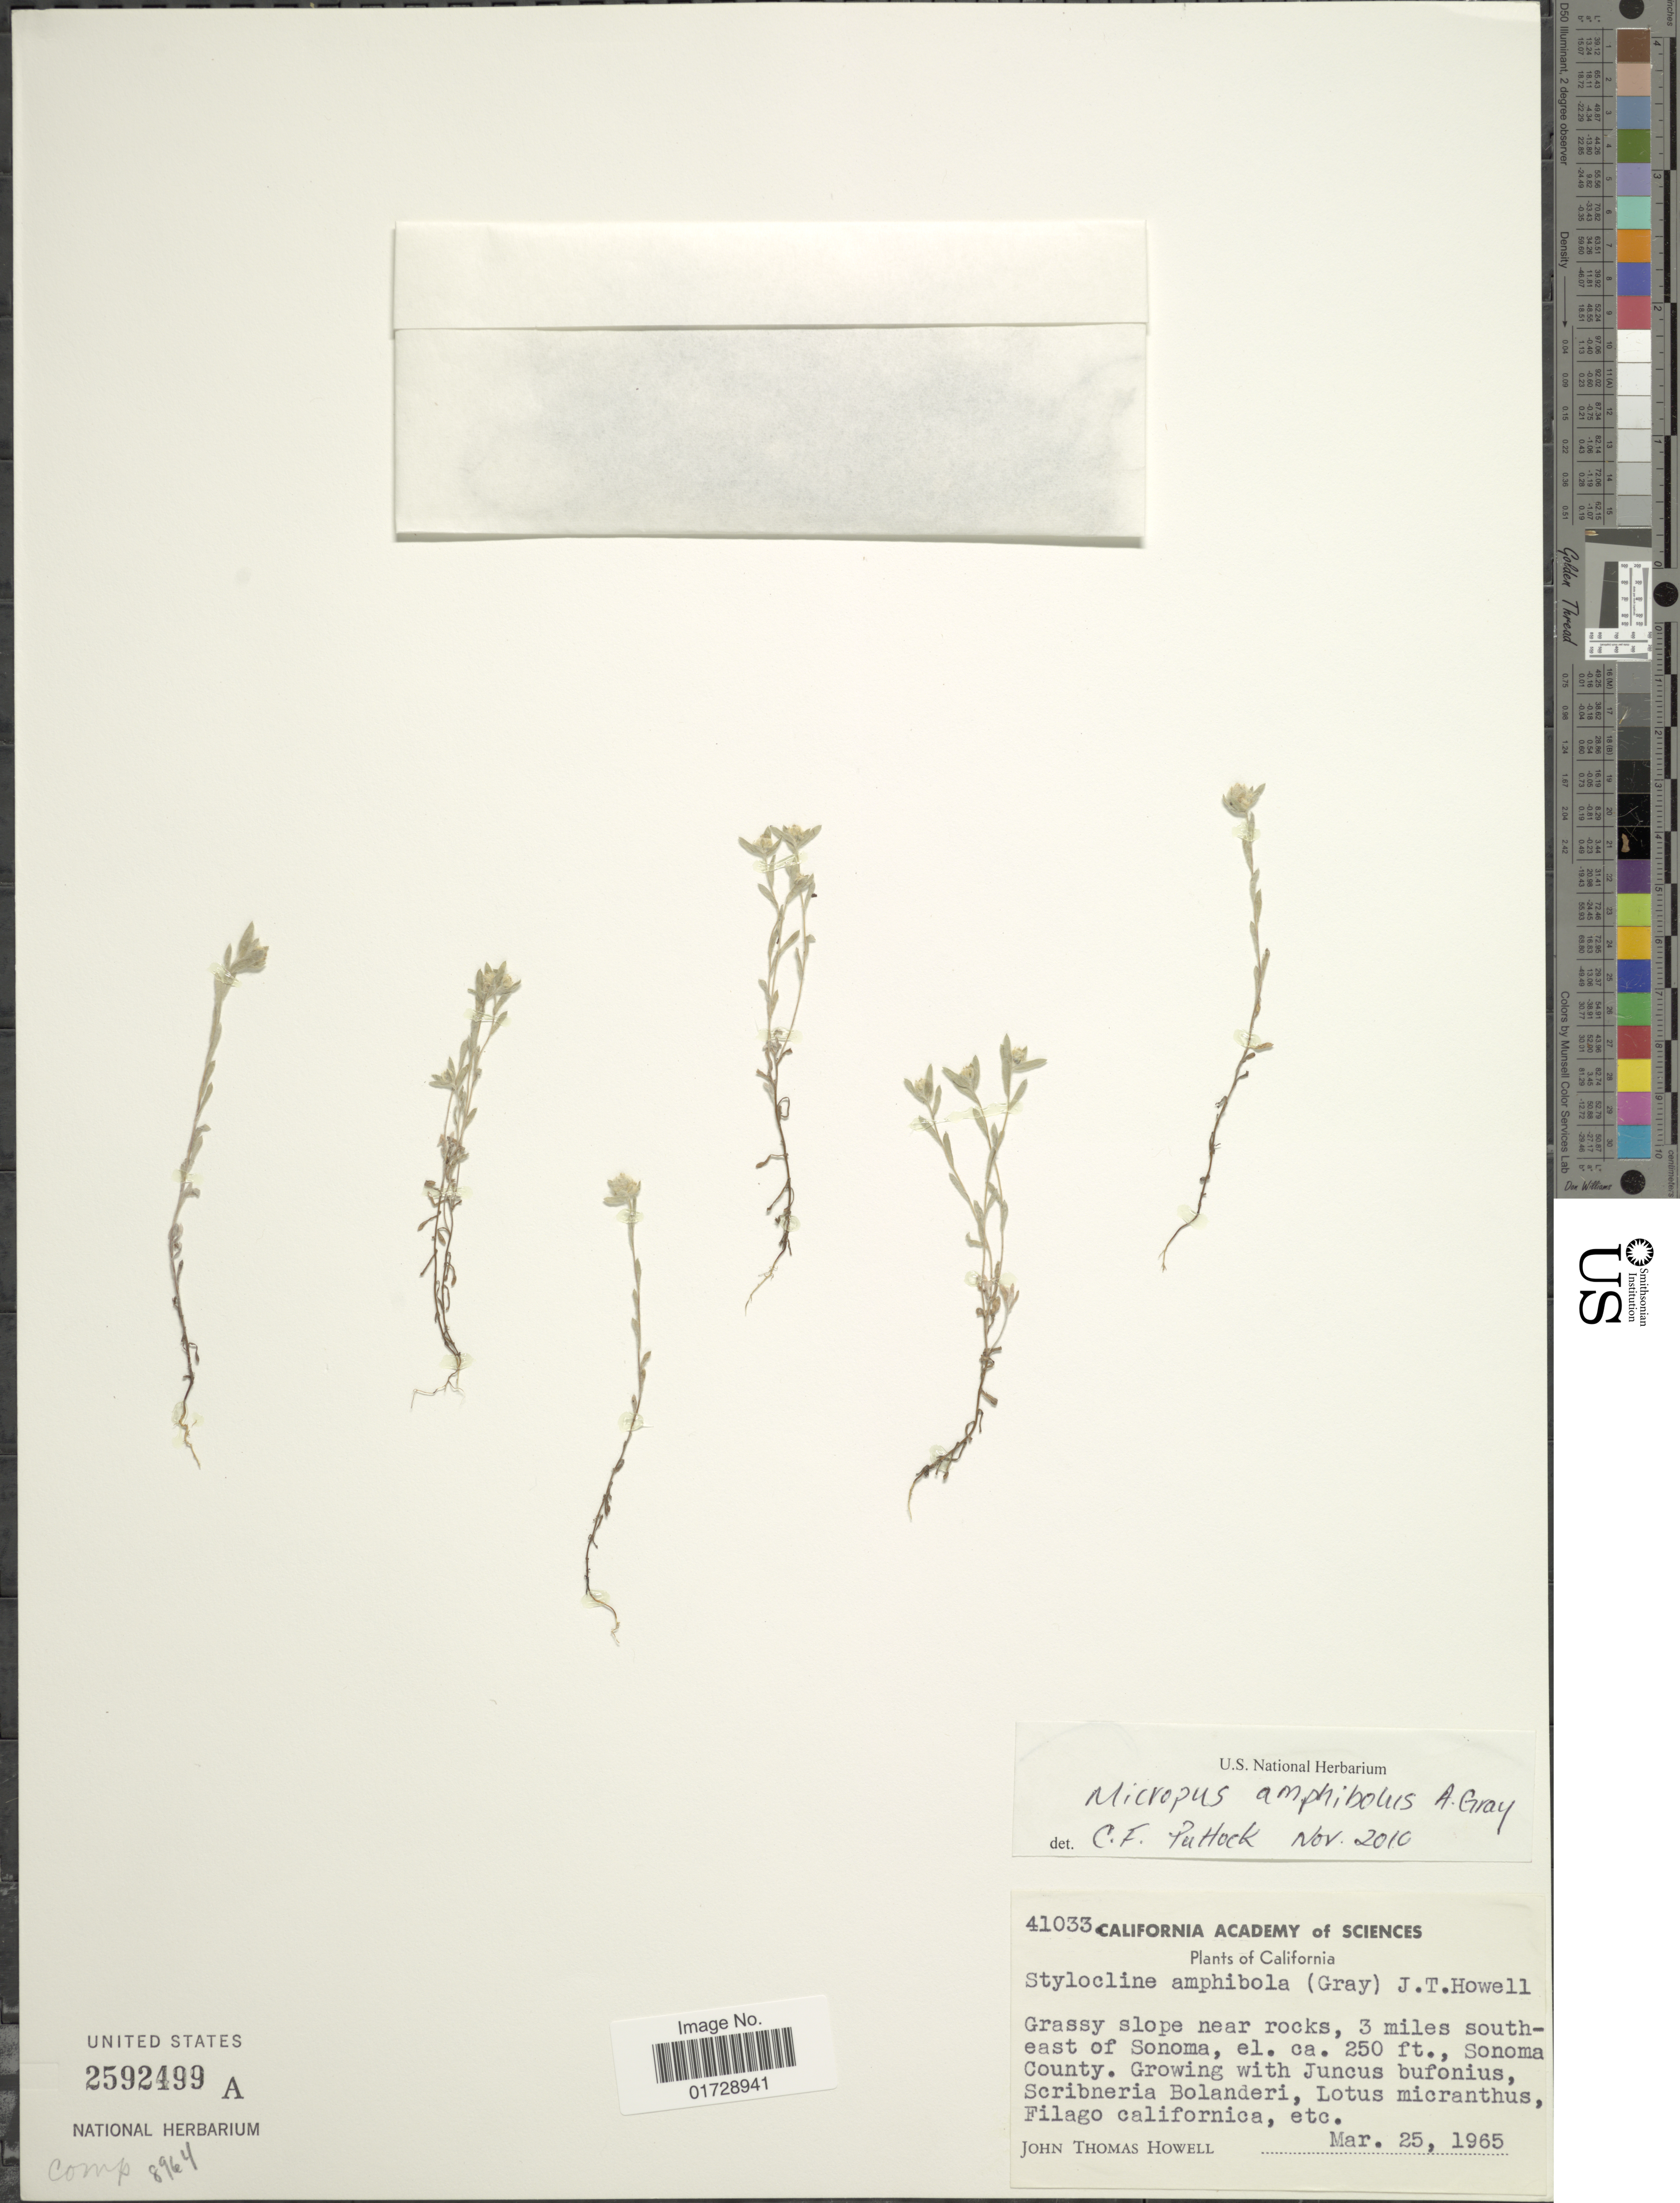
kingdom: Plantae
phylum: Tracheophyta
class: Magnoliopsida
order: Asterales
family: Asteraceae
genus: Micropus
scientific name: Micropus amphibolus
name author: A. Gray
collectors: J. T. Howell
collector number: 41033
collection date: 1965-03-25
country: United States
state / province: California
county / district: Sonoma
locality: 3 miles southeast of Sonoma, el. ca. 250 ft., Sonoma County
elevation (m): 76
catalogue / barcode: US 2592499A